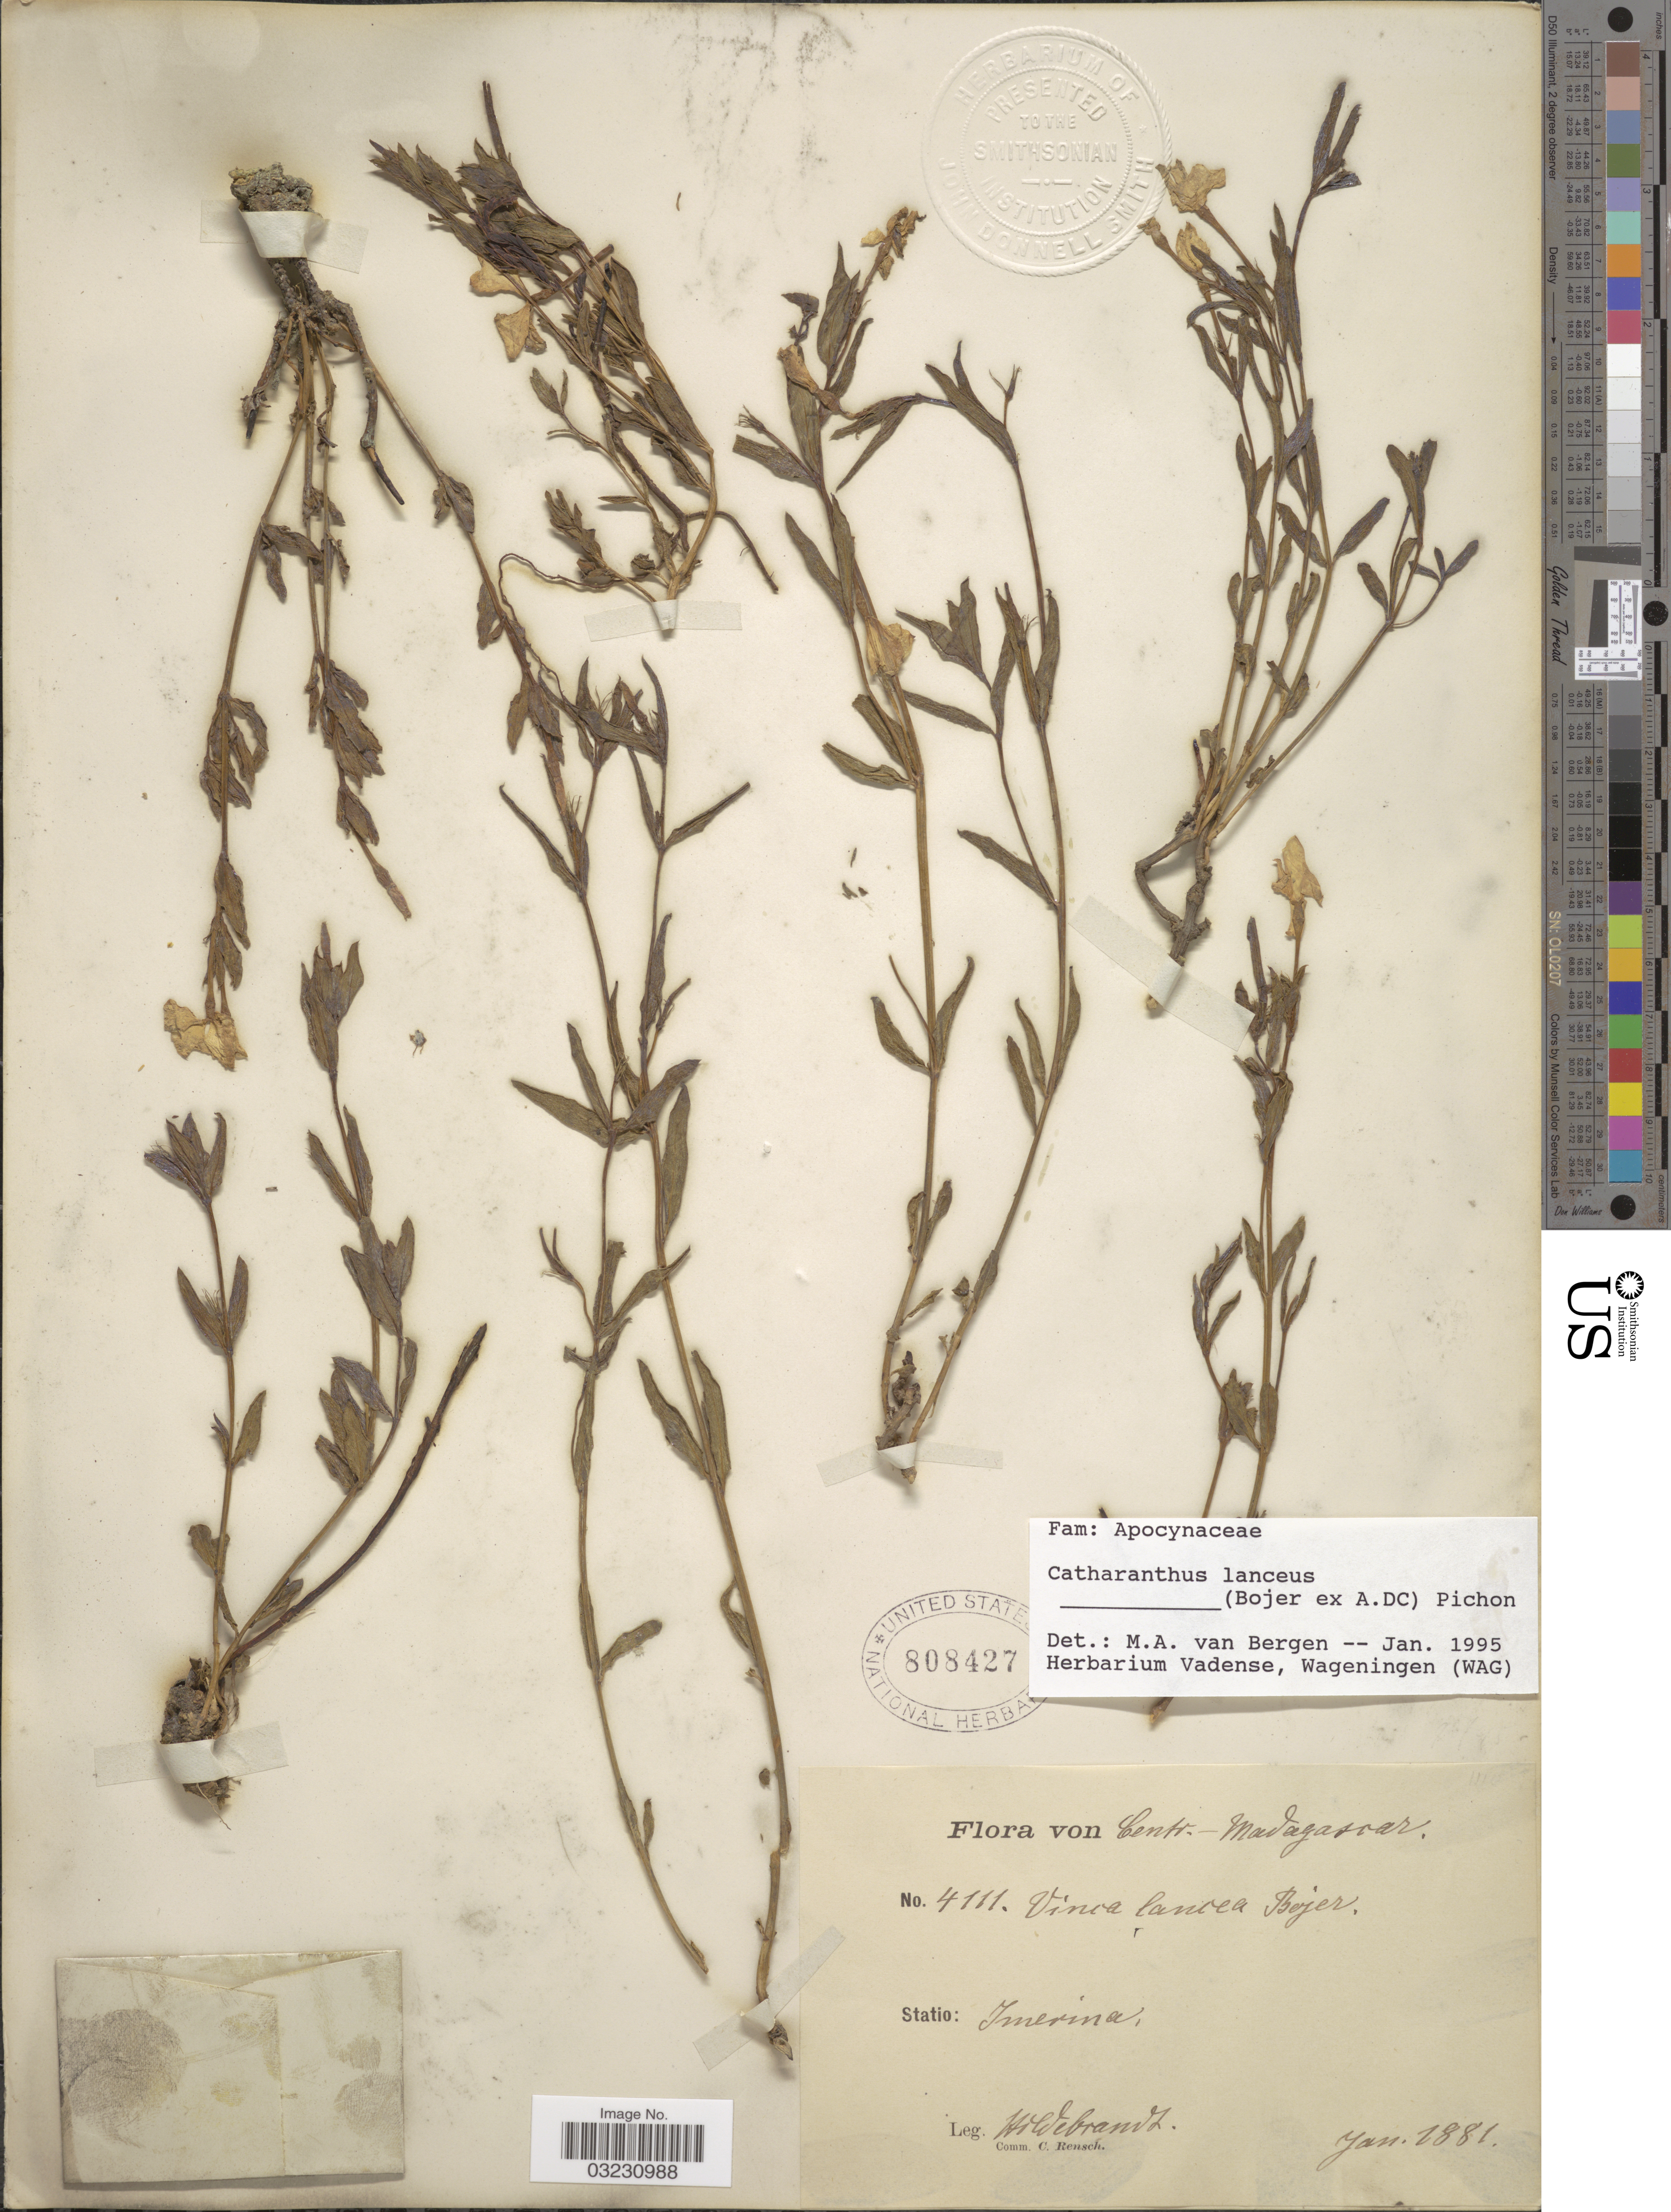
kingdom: Plantae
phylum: Tracheophyta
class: Magnoliopsida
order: Gentianales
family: Apocynaceae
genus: Catharanthus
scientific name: Catharanthus lanceus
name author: (Bojer ex A. DC.) Pichon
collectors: J. Hildebrandt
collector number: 4111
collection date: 1888-01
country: Madagascar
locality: Centr.-Madagascar. Statio: Imerina.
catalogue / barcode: US 808427